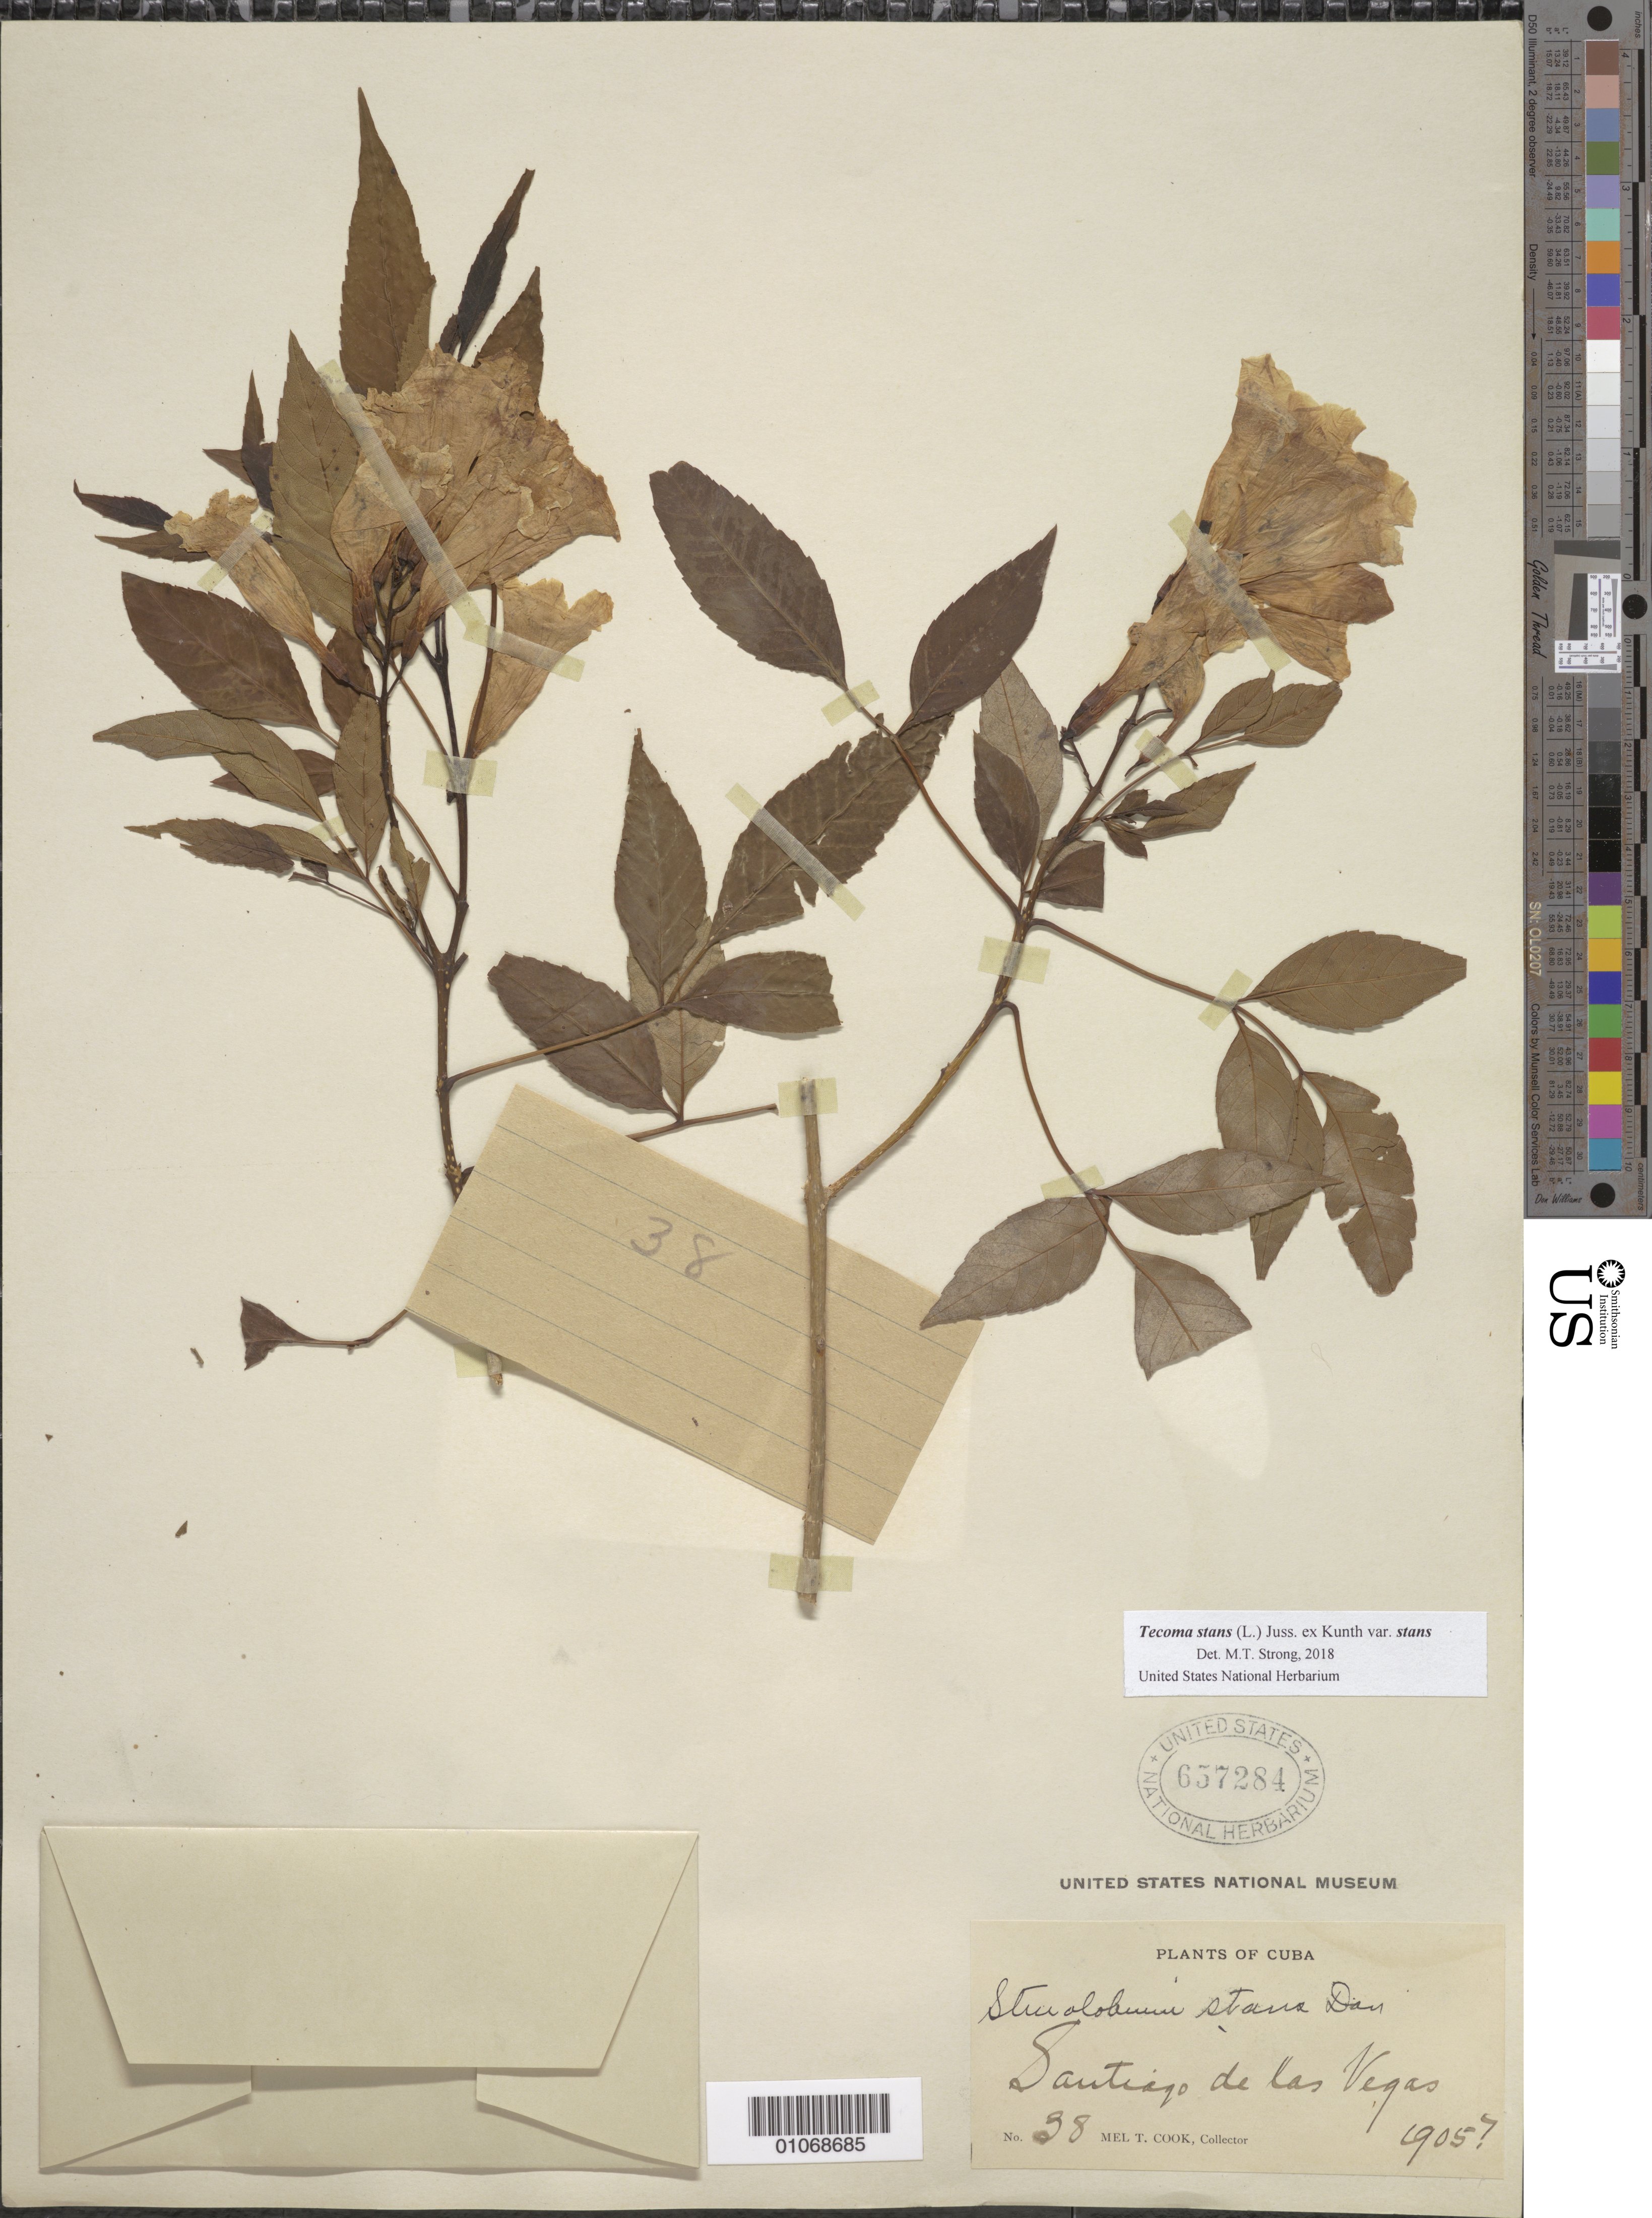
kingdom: Plantae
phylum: Tracheophyta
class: Magnoliopsida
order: Lamiales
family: Bignoniaceae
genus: Tecoma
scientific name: Tecoma stans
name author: (L.) Juss. ex Kunth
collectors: M. T. Cook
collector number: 38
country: Cuba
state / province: La Habana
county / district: Municipio Boyeros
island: Cuba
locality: Santiago de las Vegas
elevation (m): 97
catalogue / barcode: US 657284